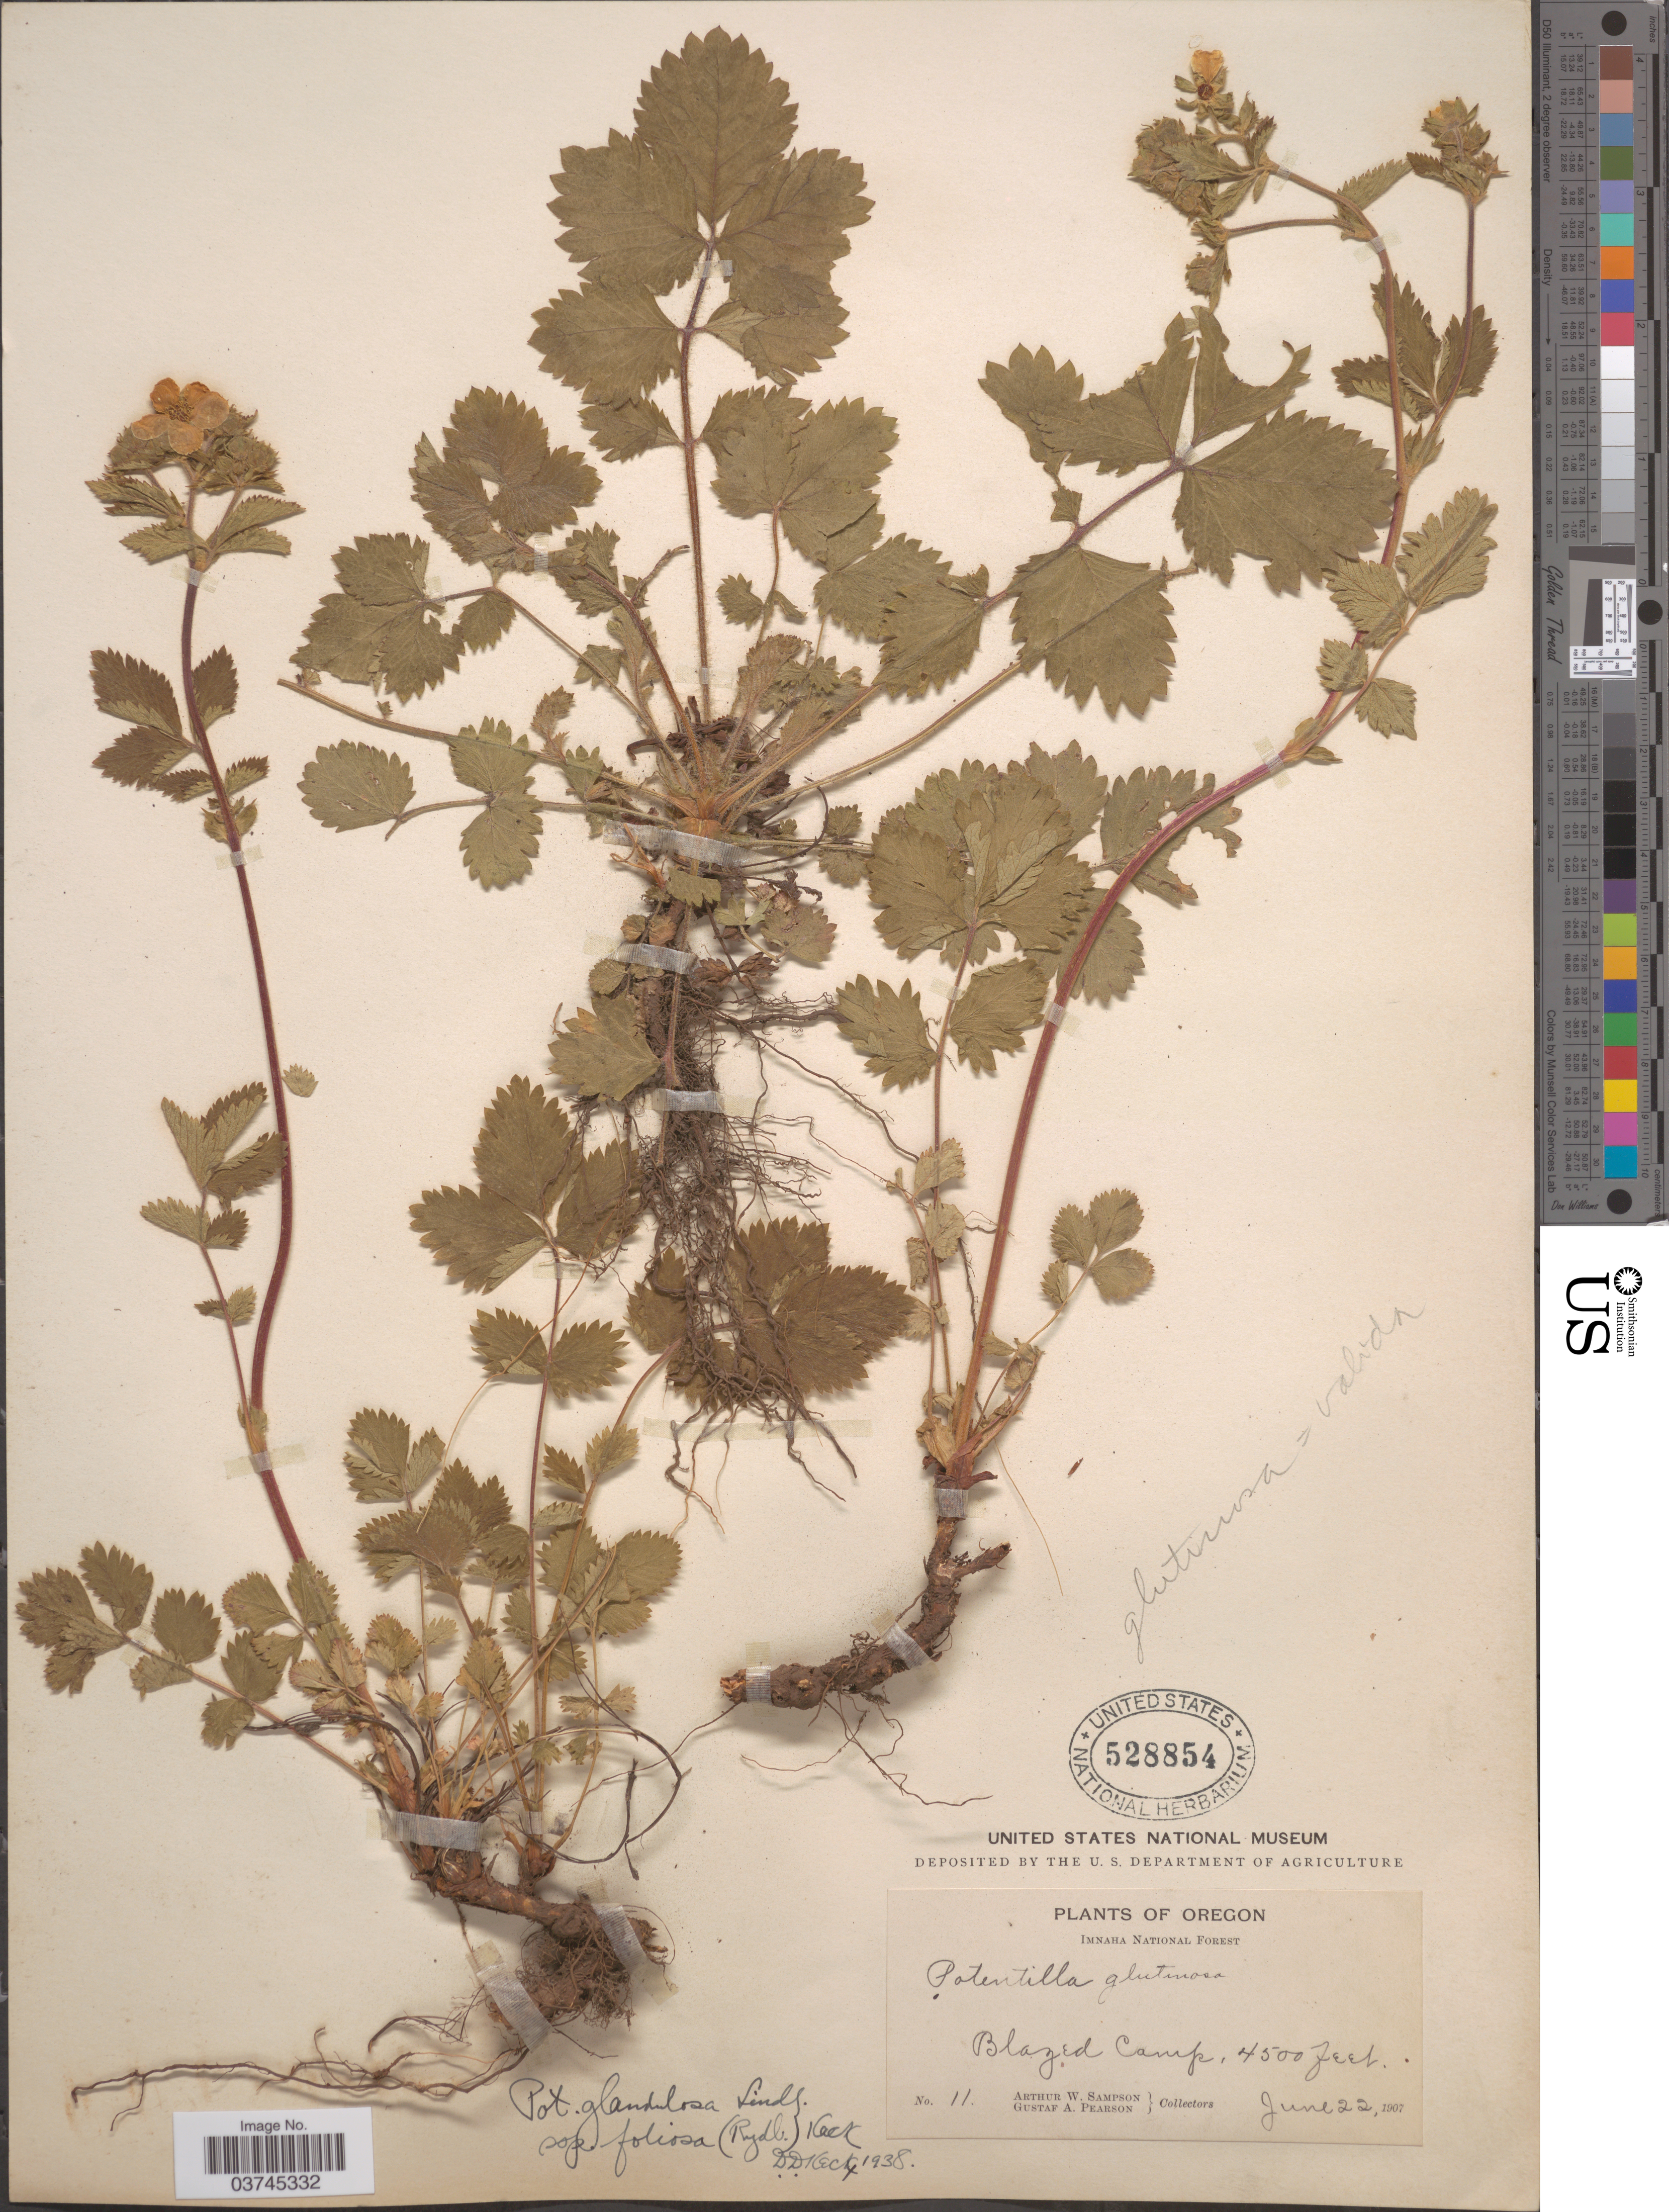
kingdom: Plantae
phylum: Tracheophyta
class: Magnoliopsida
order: Rosales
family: Rosaceae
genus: Drymocallis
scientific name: Drymocallis foliosa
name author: Rydb.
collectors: A. Sampson & G. Pearson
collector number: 11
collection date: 1907-06-22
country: United States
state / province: Oregon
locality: Imnaha National Forest. Blazed Camp.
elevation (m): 1372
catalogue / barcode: US 528854